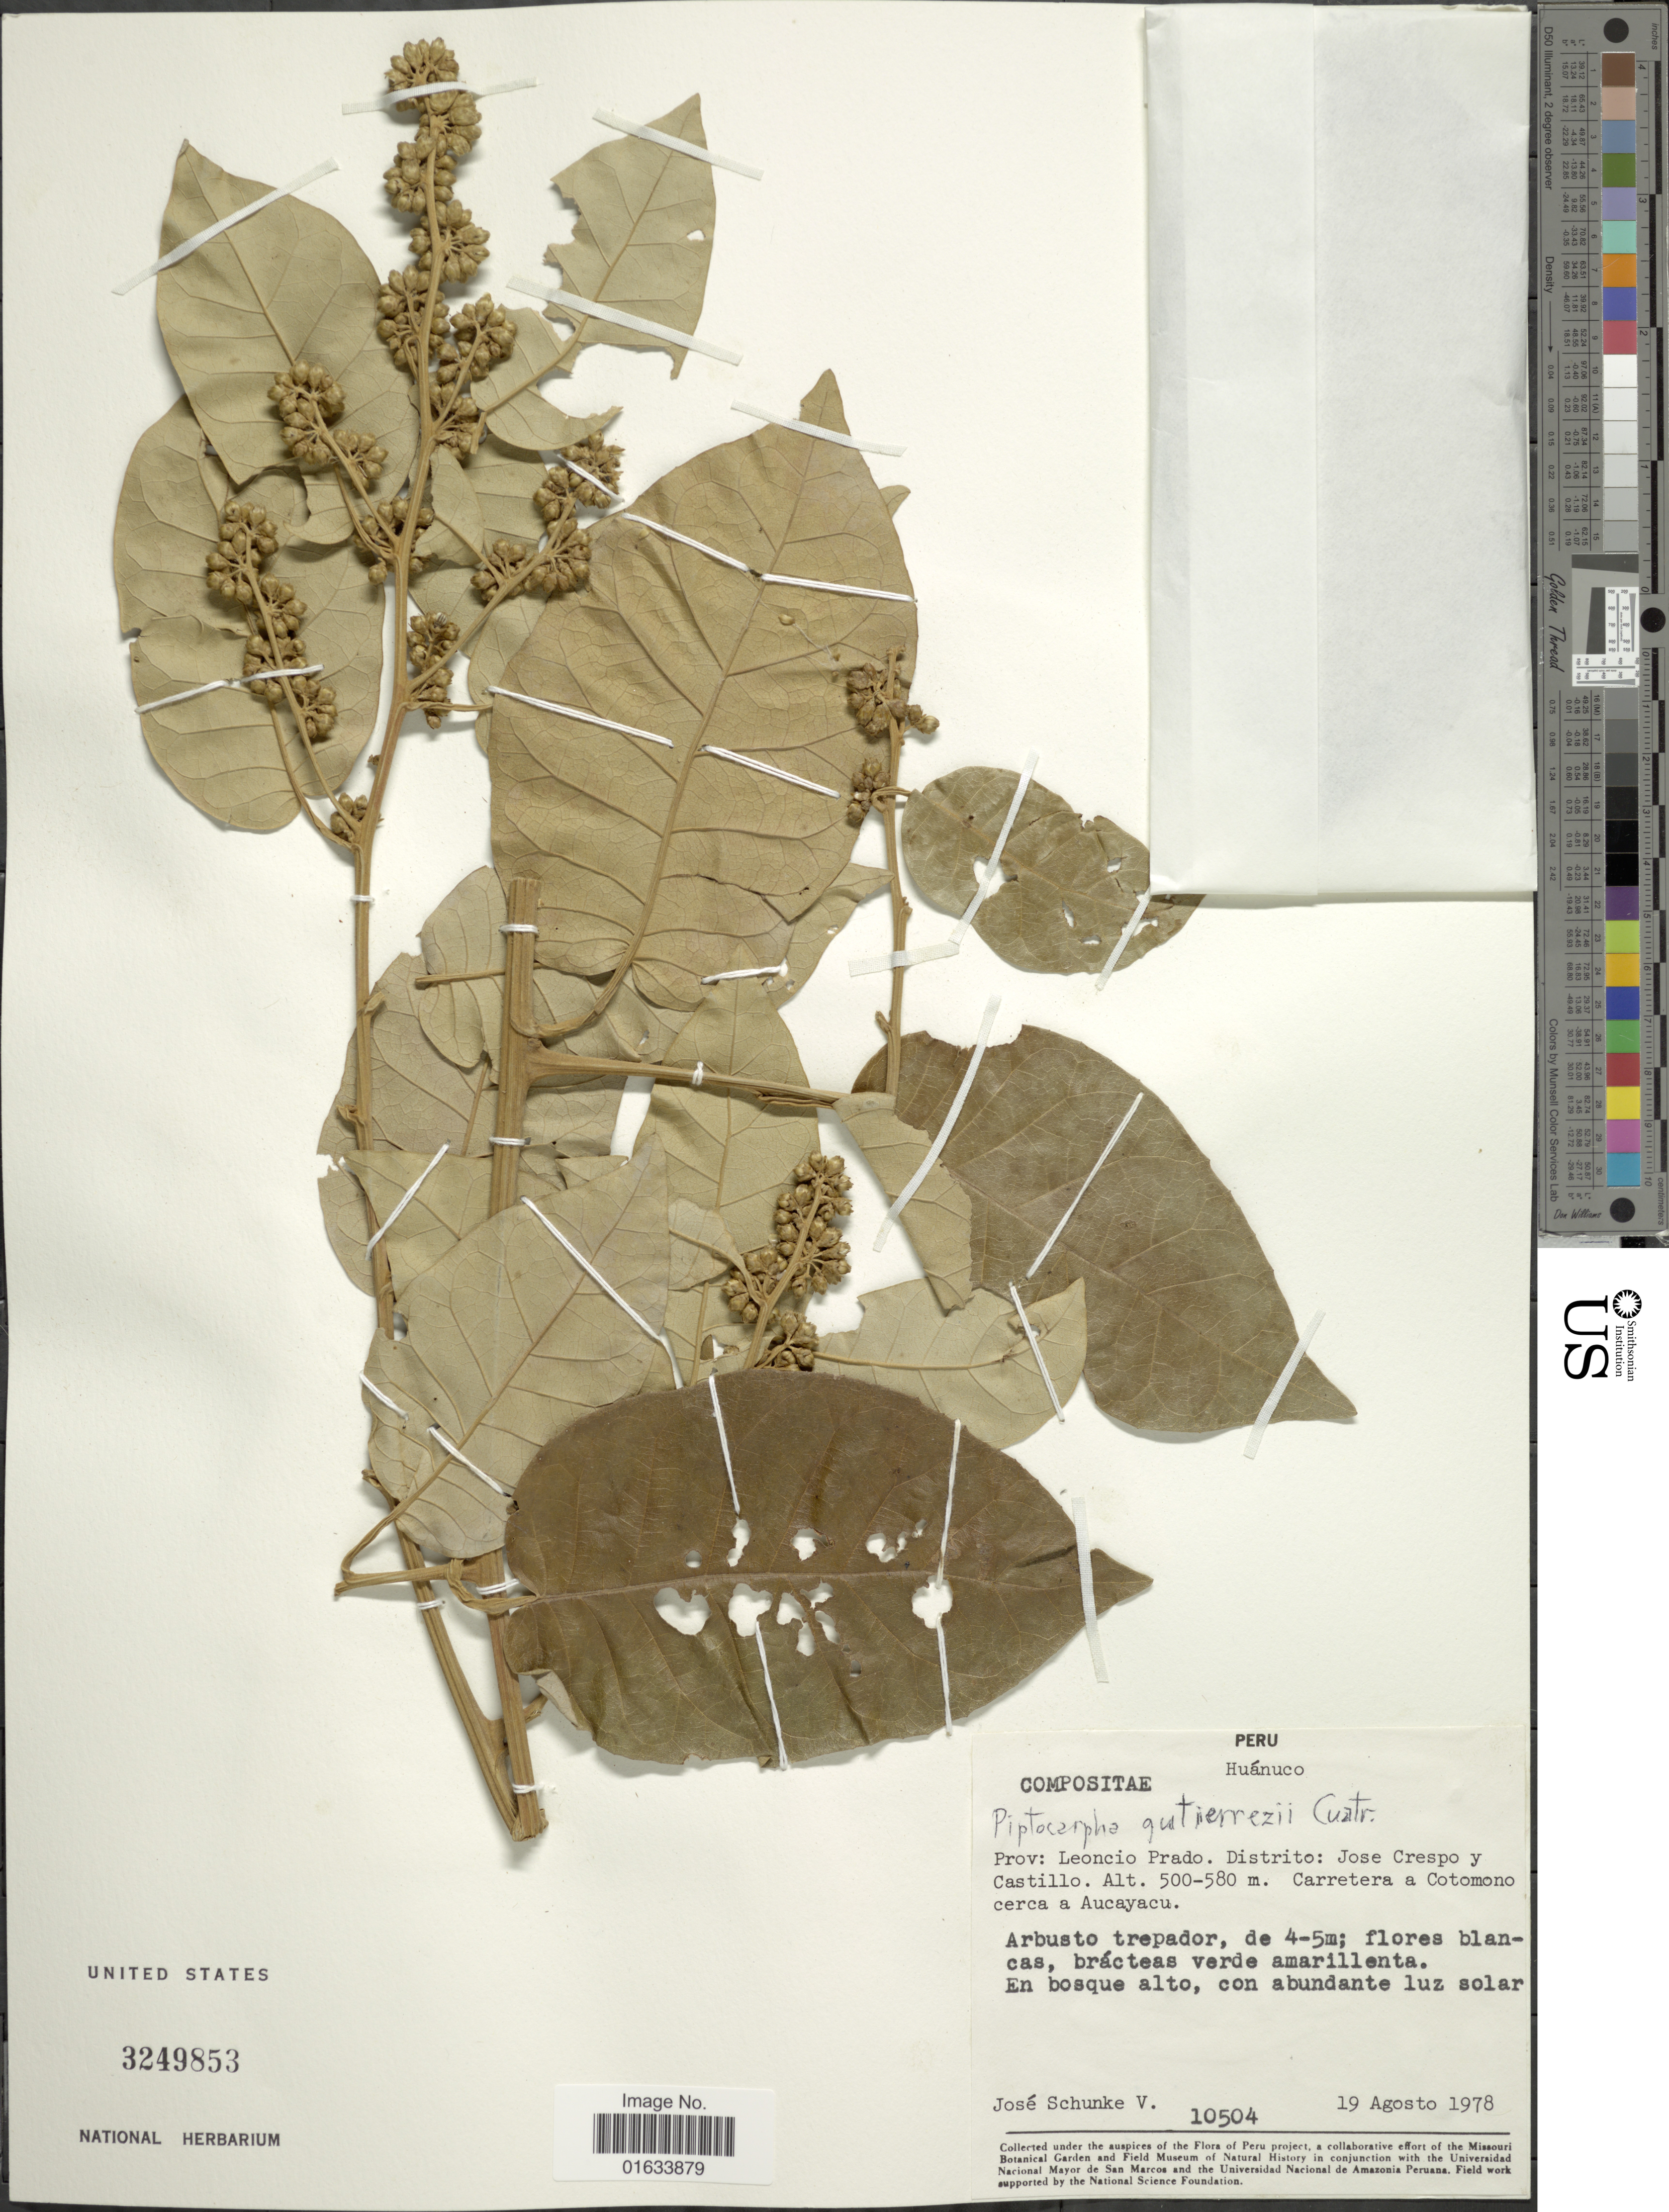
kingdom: Plantae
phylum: Tracheophyta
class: Magnoliopsida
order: Asterales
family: Asteraceae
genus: Piptocarpha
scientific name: Piptocarpha gutierrezii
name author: Cuatrec.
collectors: J. Schunke Vigo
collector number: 10504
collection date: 1978-08-19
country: Peru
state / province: Huánuco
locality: Huánuco. Prov: Leoncio Prado. Distrito: Jose Crespo y Castillo. Carretera a Cotomono cerca a Aucayacu.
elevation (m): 500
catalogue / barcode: US 3249853